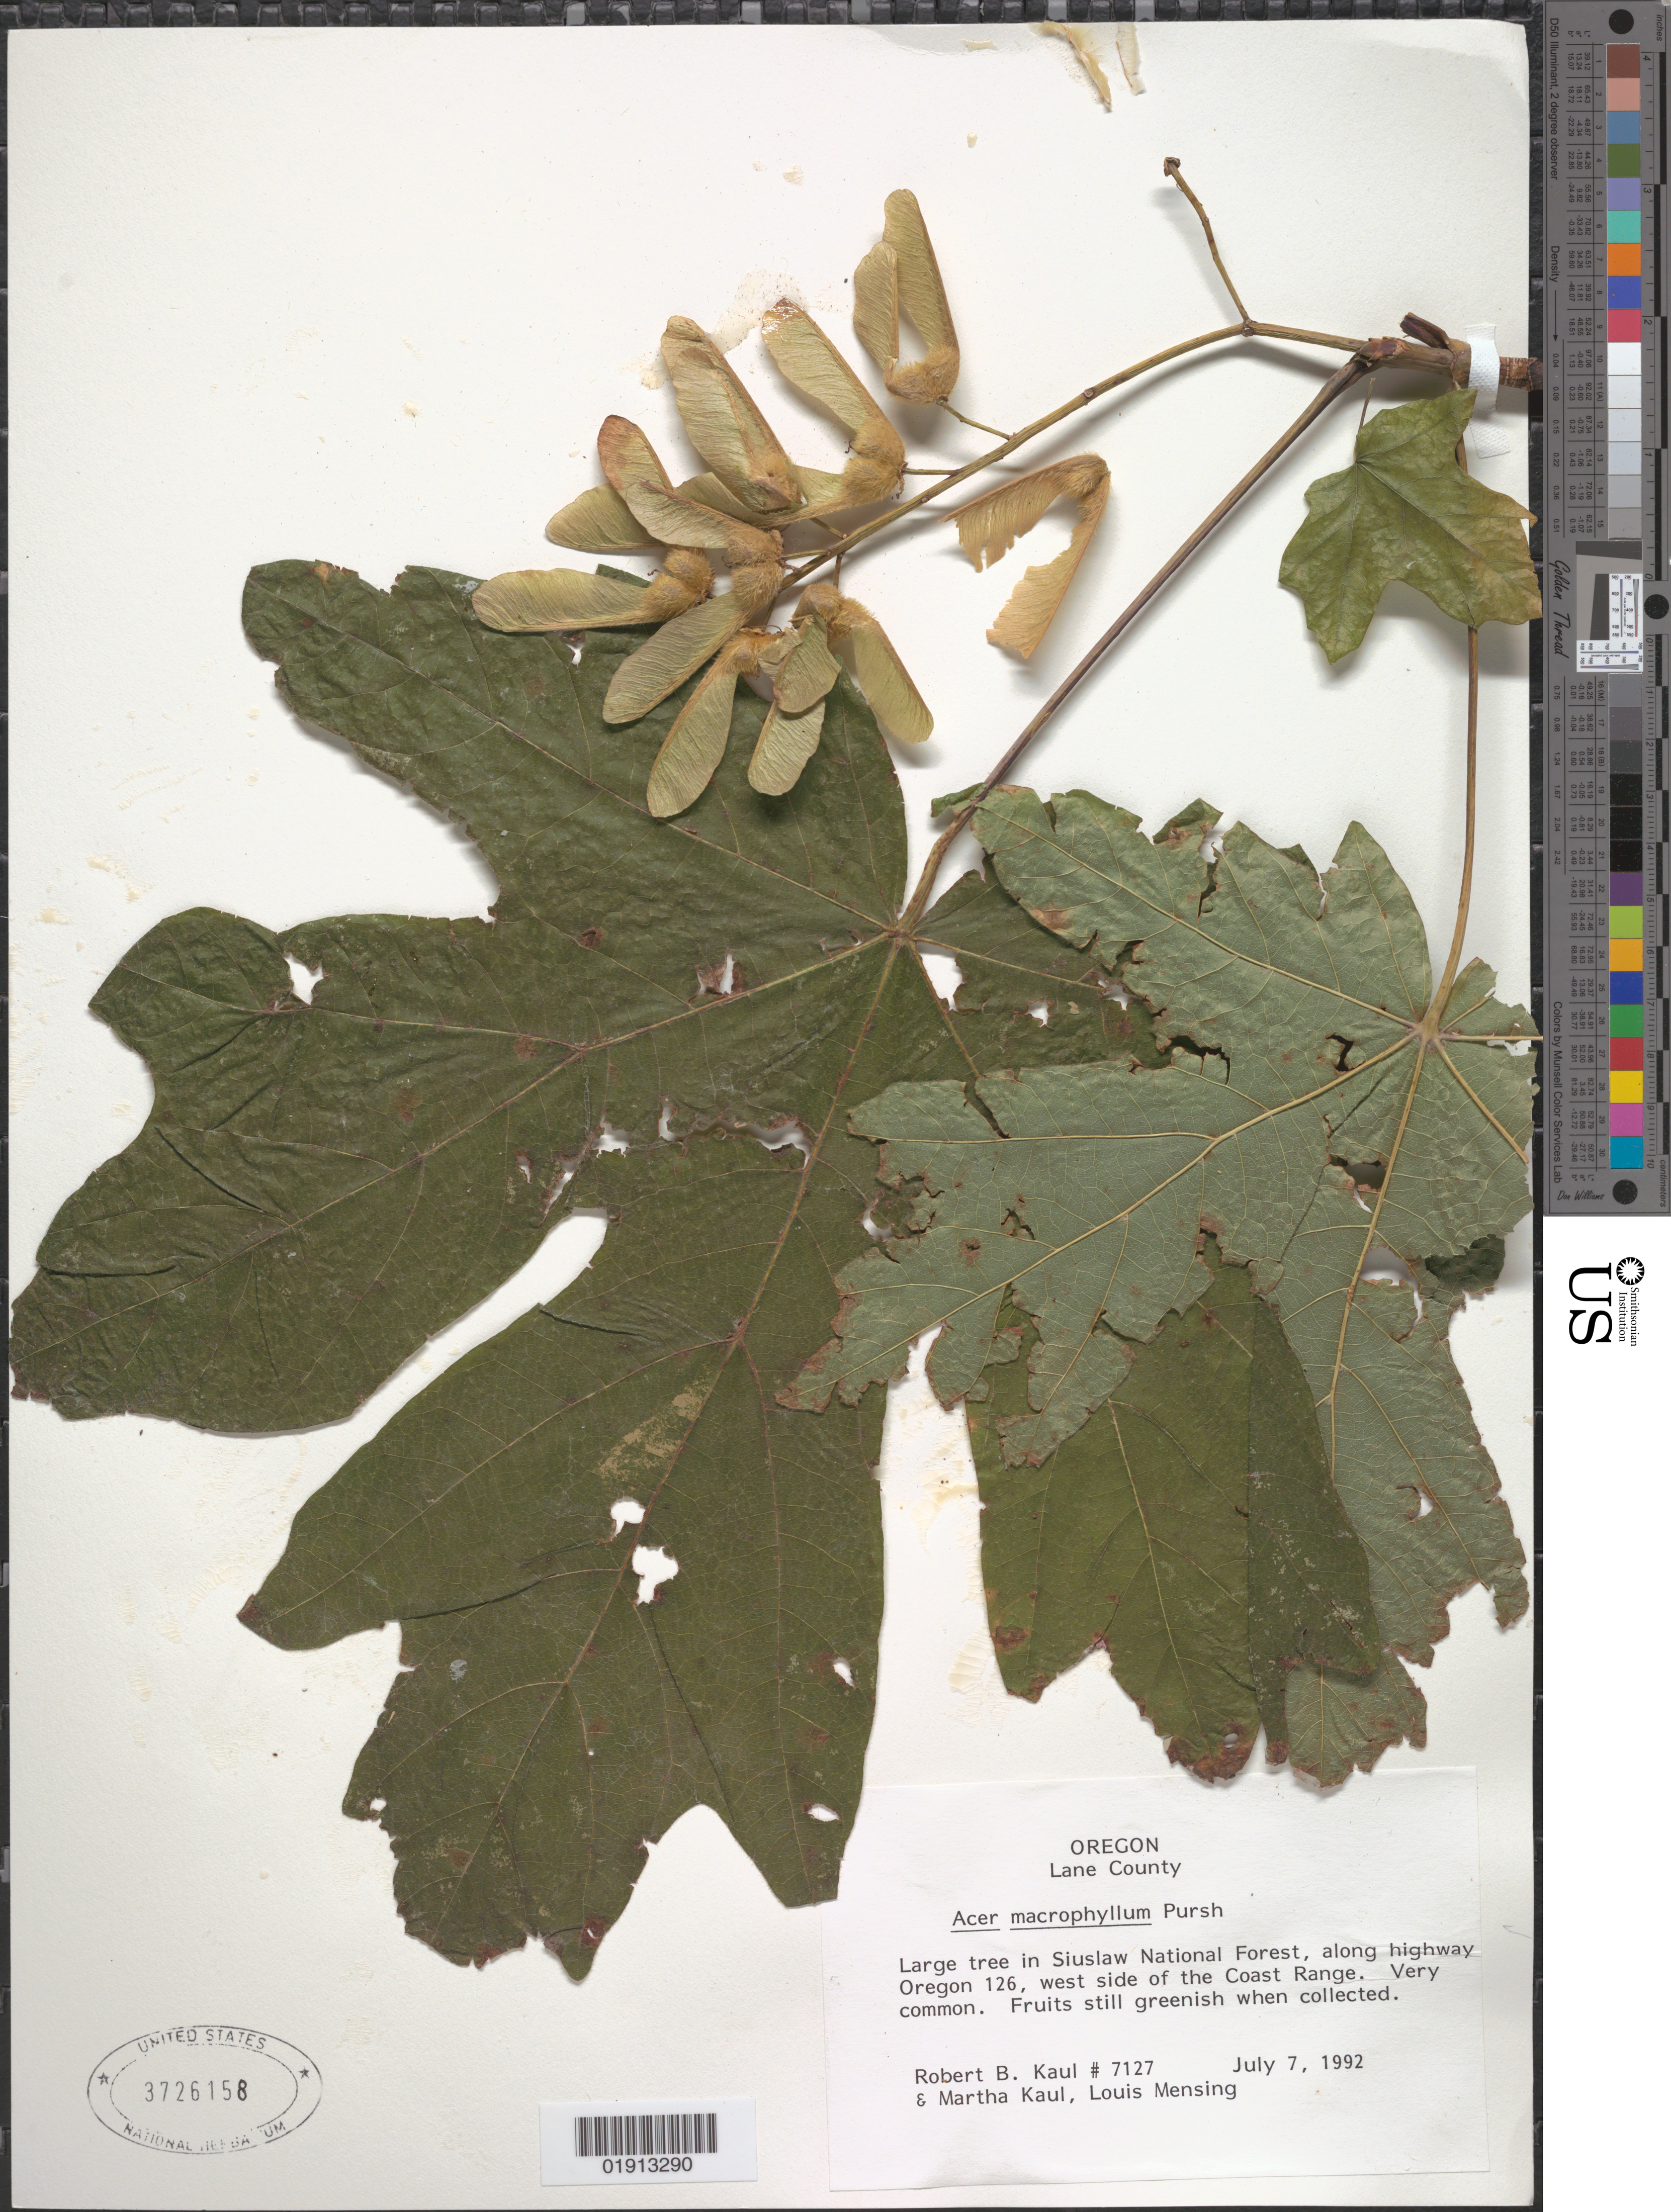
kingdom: Plantae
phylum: Tracheophyta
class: Magnoliopsida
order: Sapindales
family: Sapindaceae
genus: Acer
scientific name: Acer macrophyllum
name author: Pursh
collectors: R. Kaul, M. Kaul & L. Mensing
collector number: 7127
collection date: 1992-07-07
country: United States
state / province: Oregon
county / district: Lane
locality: In Siuslaw National Forest, along highway Oregon 126, west side of he Coast Range.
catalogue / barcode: US 3726158